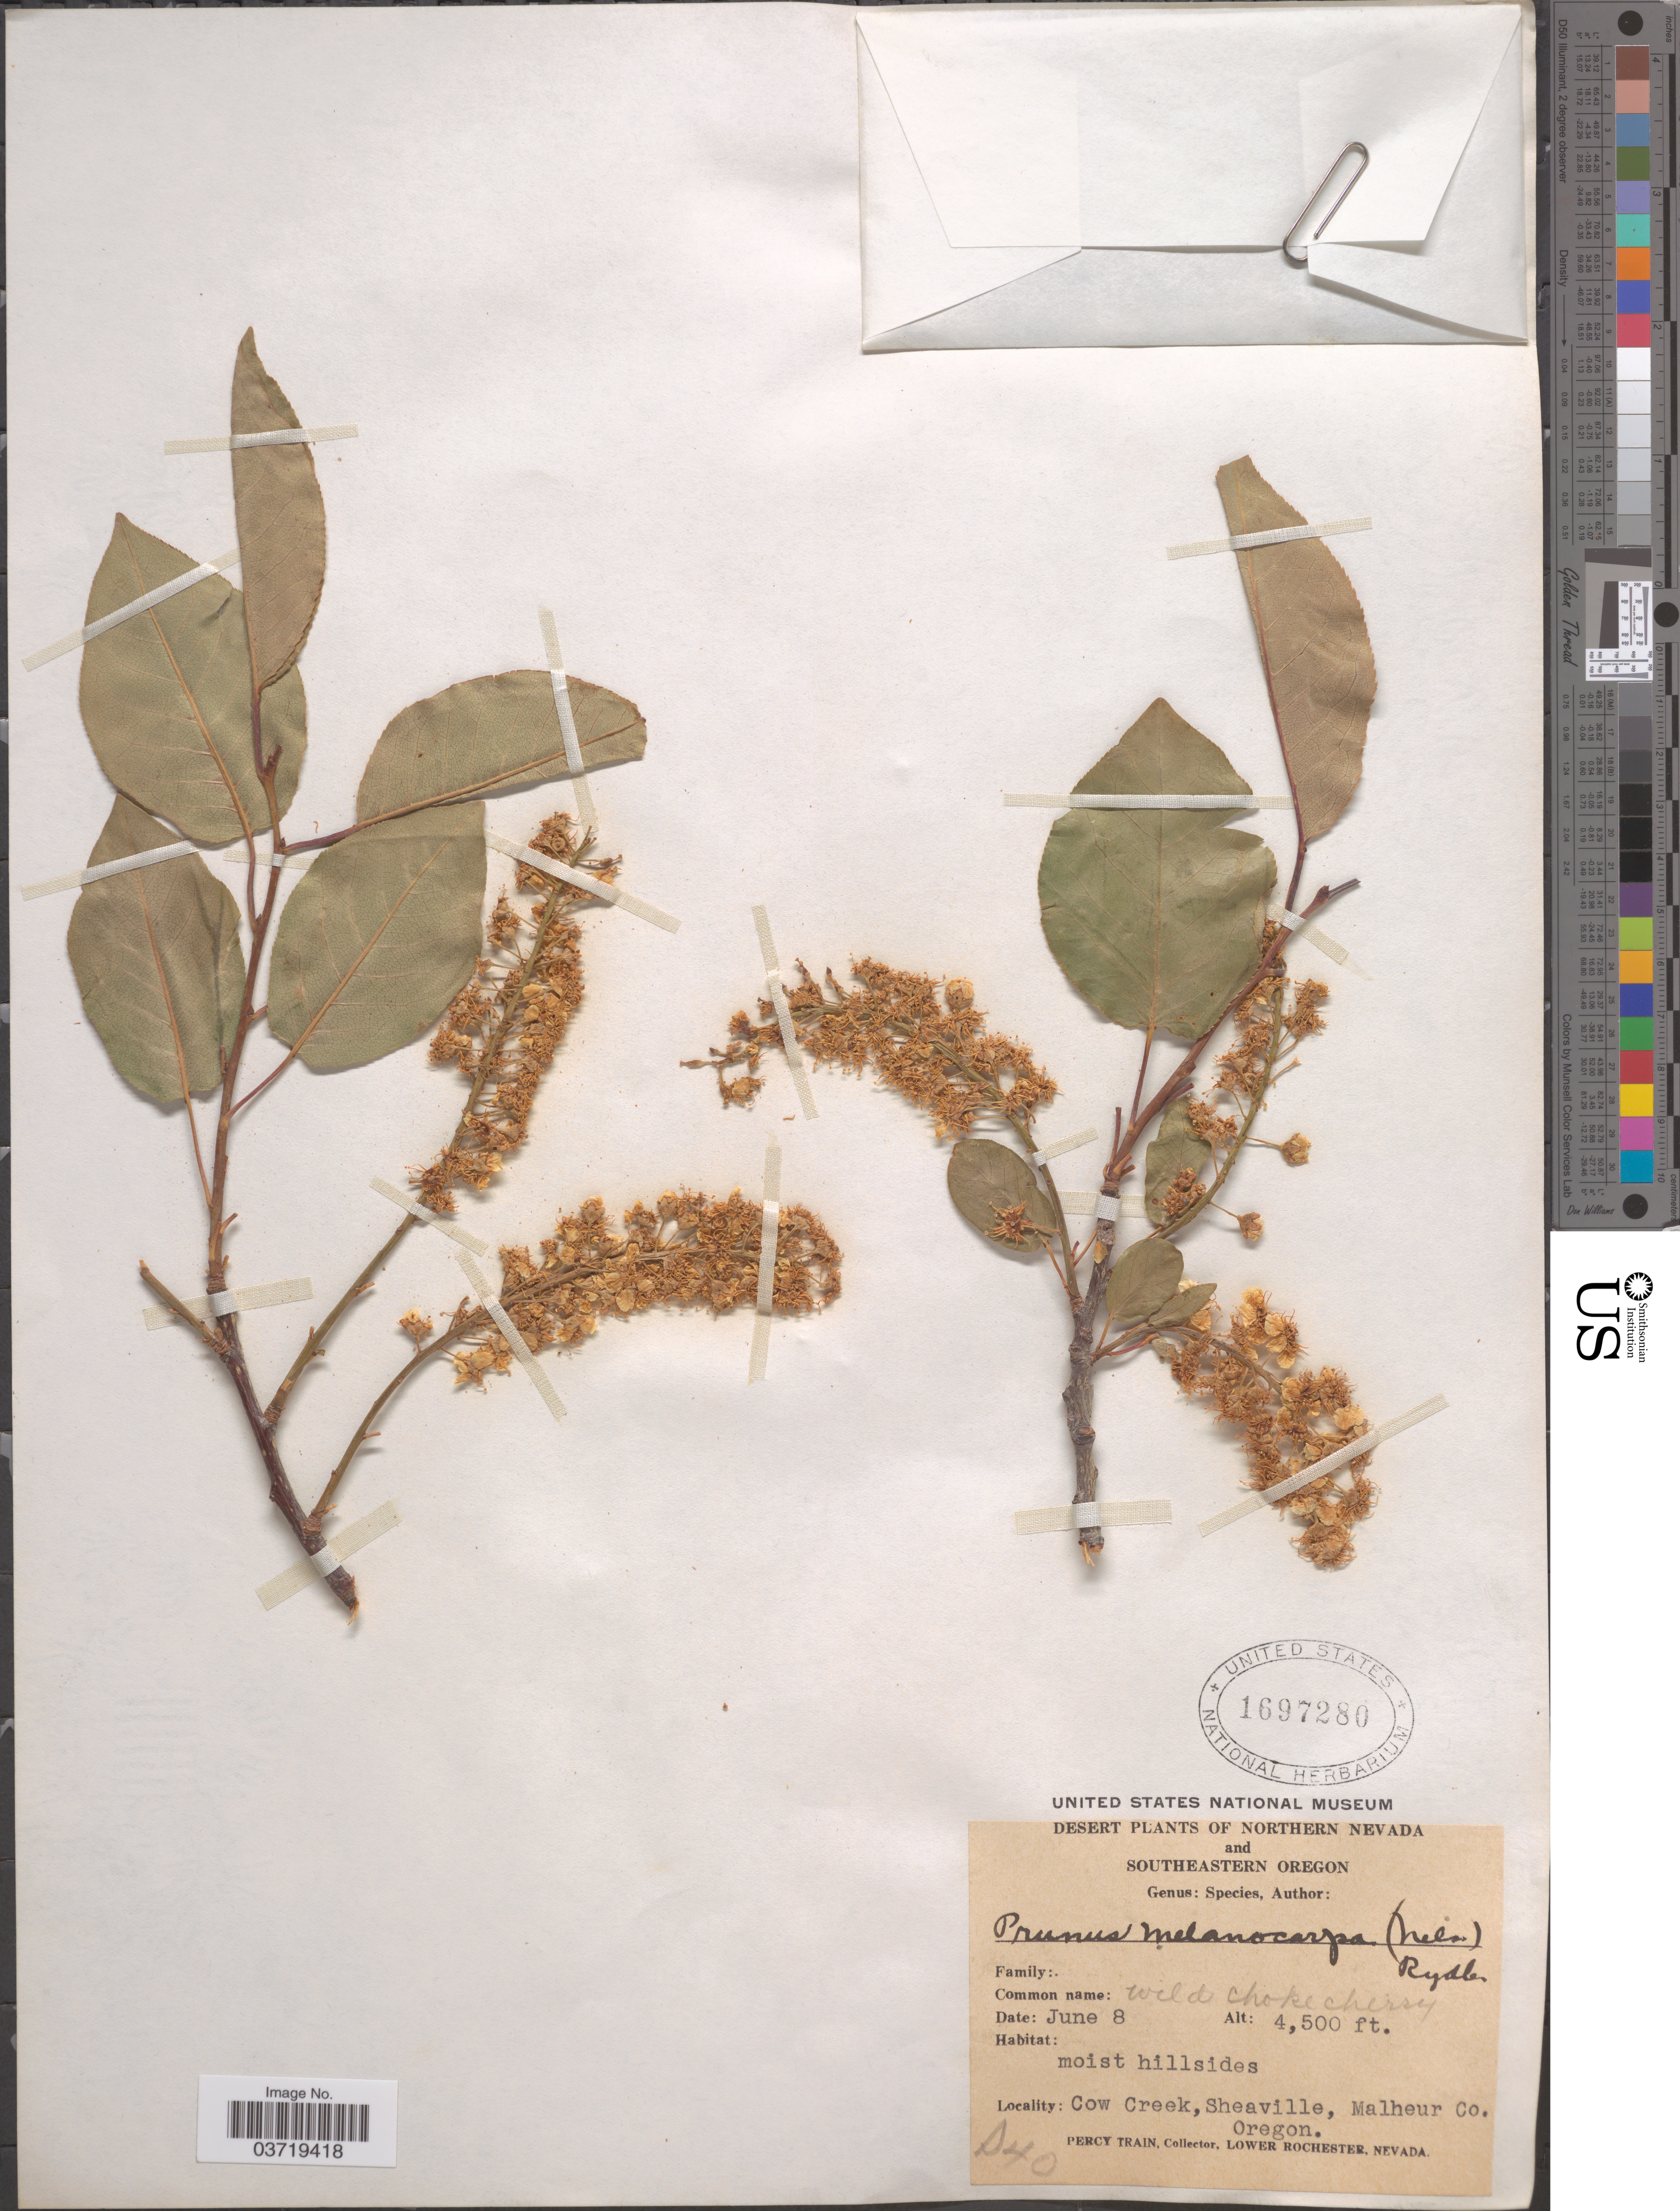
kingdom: Plantae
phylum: Tracheophyta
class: Magnoliopsida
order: Rosales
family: Rosaceae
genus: Prunus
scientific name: Prunus virginiana var. demissa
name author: (Nutt.) Torr.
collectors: P. Train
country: United States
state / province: Oregon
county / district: Malheur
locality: Southeastern Oregon. Cow Creek, Sheaville, Malheur Co.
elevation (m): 1372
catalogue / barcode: US 1697280